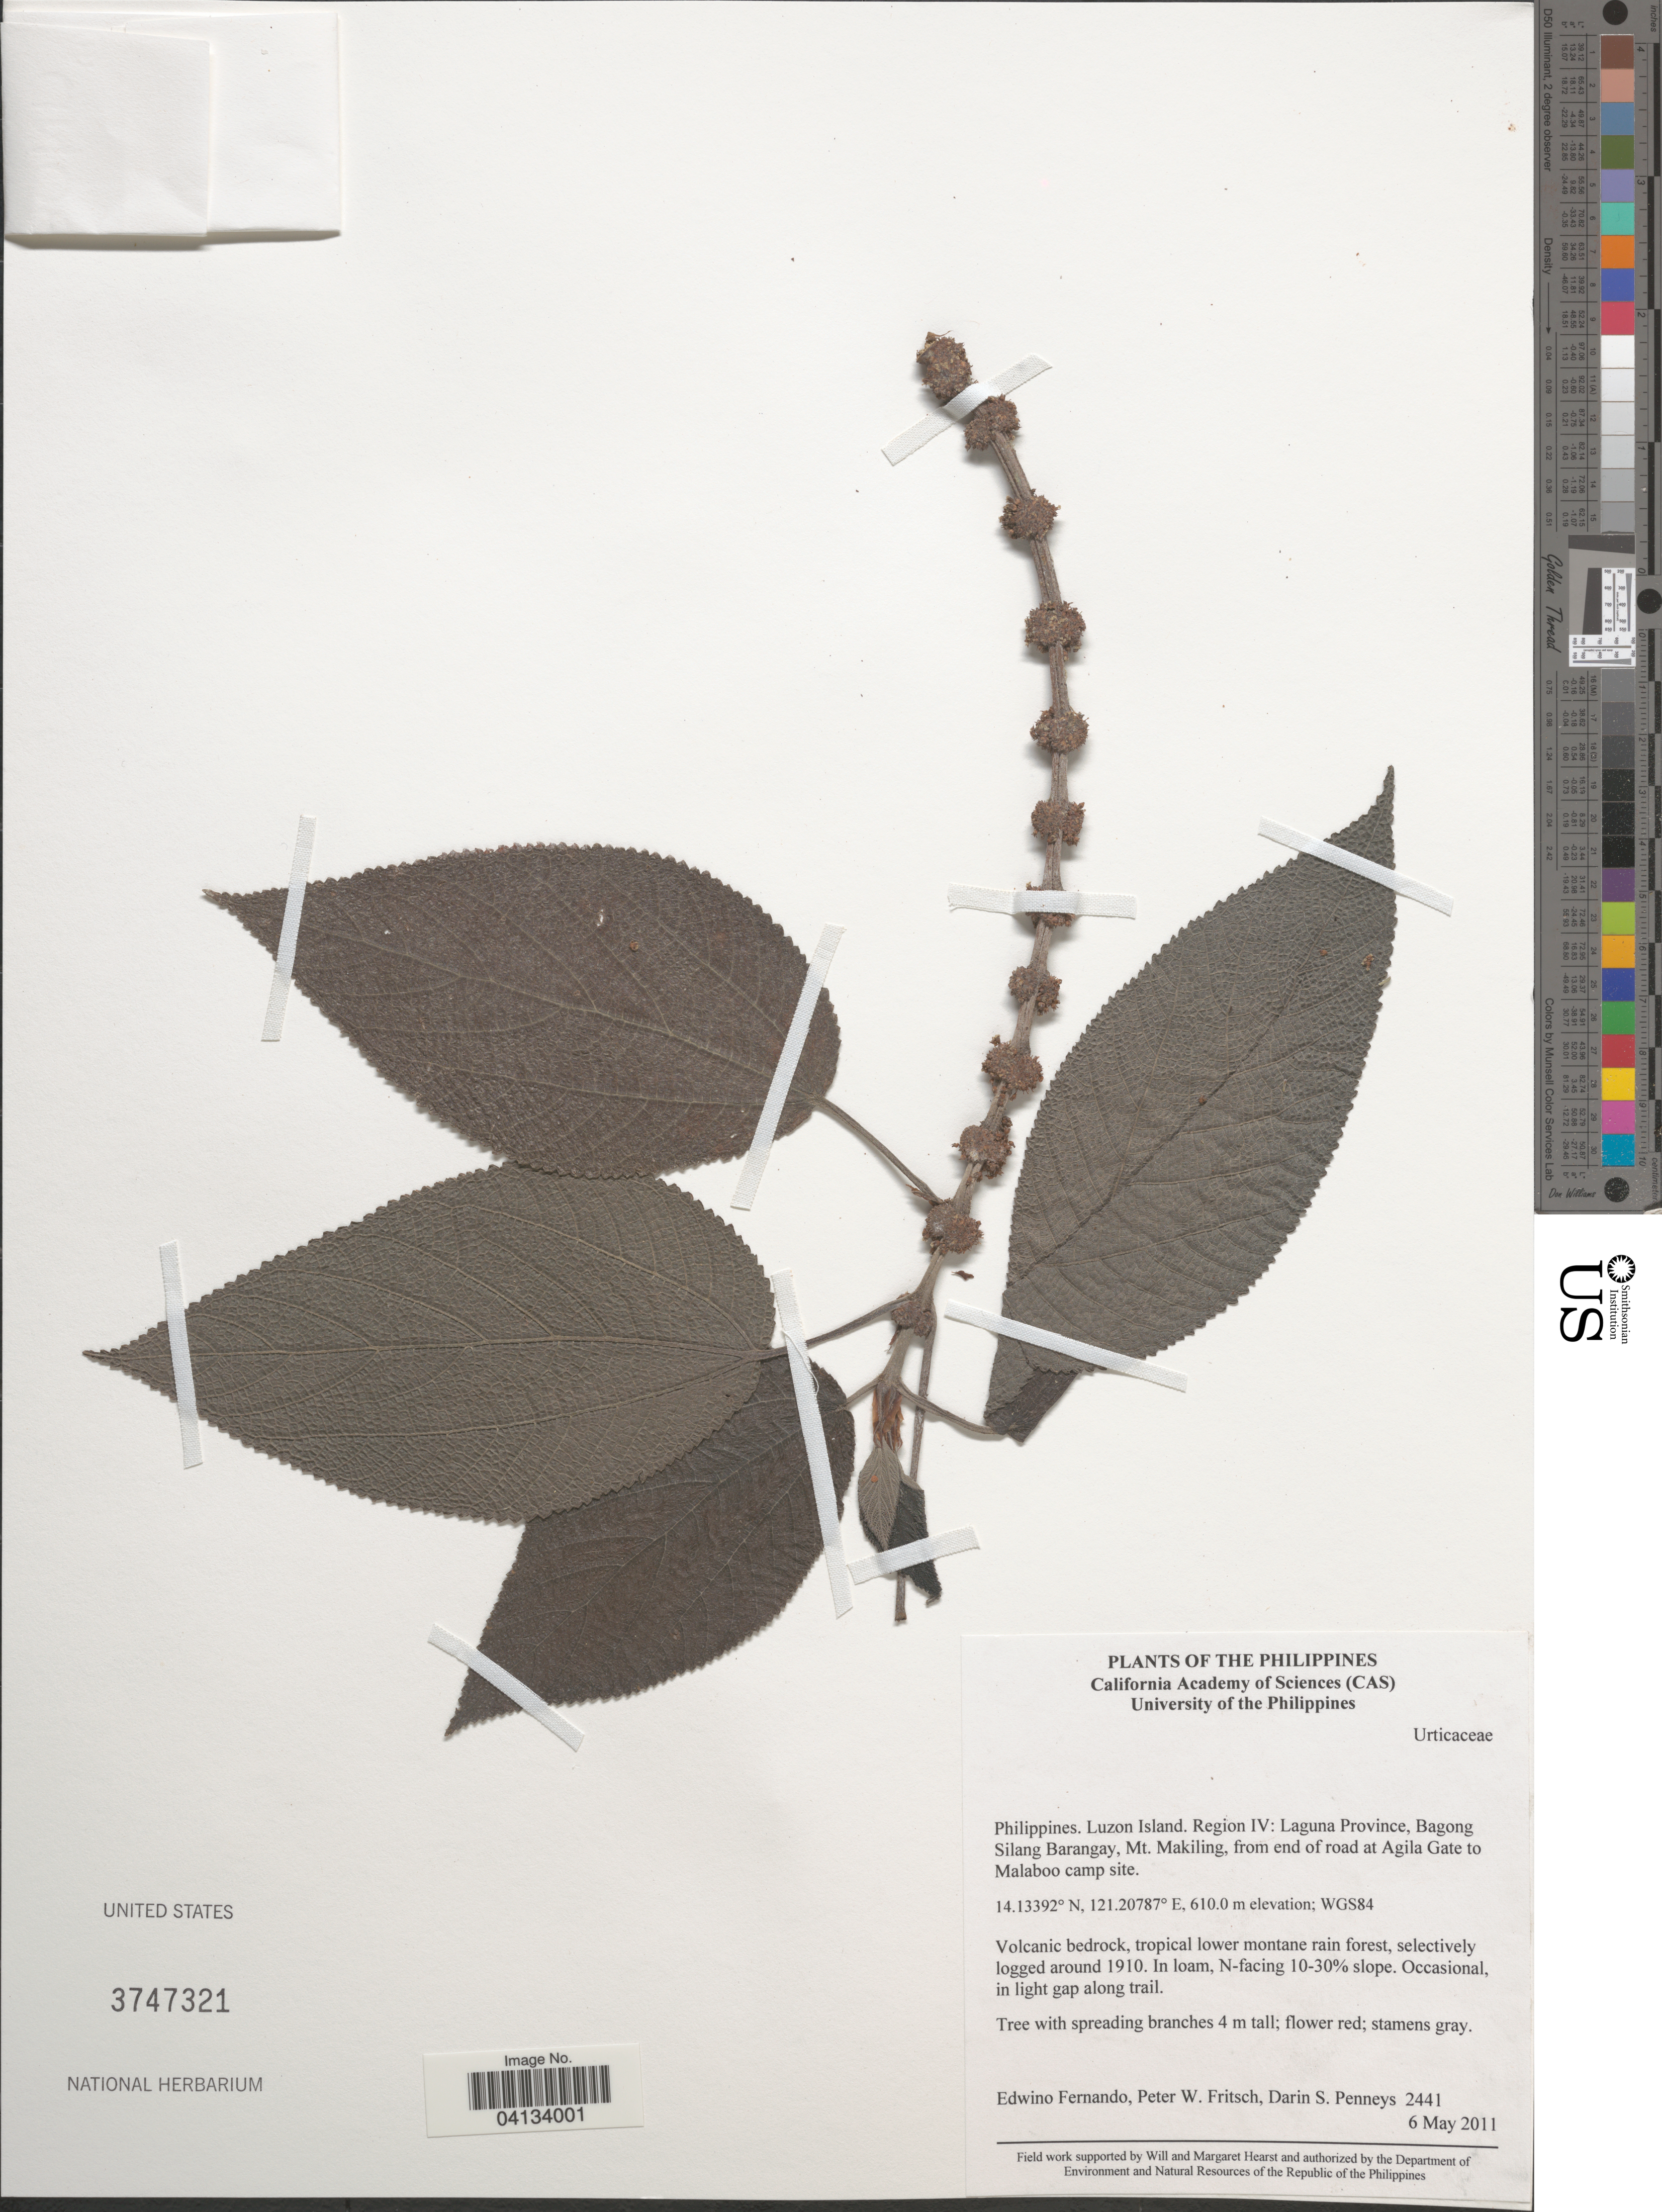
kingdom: Plantae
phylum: Tracheophyta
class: Magnoliopsida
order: Rosales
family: Urticaceae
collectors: E. S. Fernando, P. W. Fritsch & D. S. Penneys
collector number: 2441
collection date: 2011-05-06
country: Philippines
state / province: Calabarzon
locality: Luzon Island. Region IV: Laguna Province, Bagong Silang Barangay, Mt. Makiling, from end of road at Agila Gate to Malaboo camp site. WGS84. N-facing 10-30% slope.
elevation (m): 610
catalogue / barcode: US 3747321